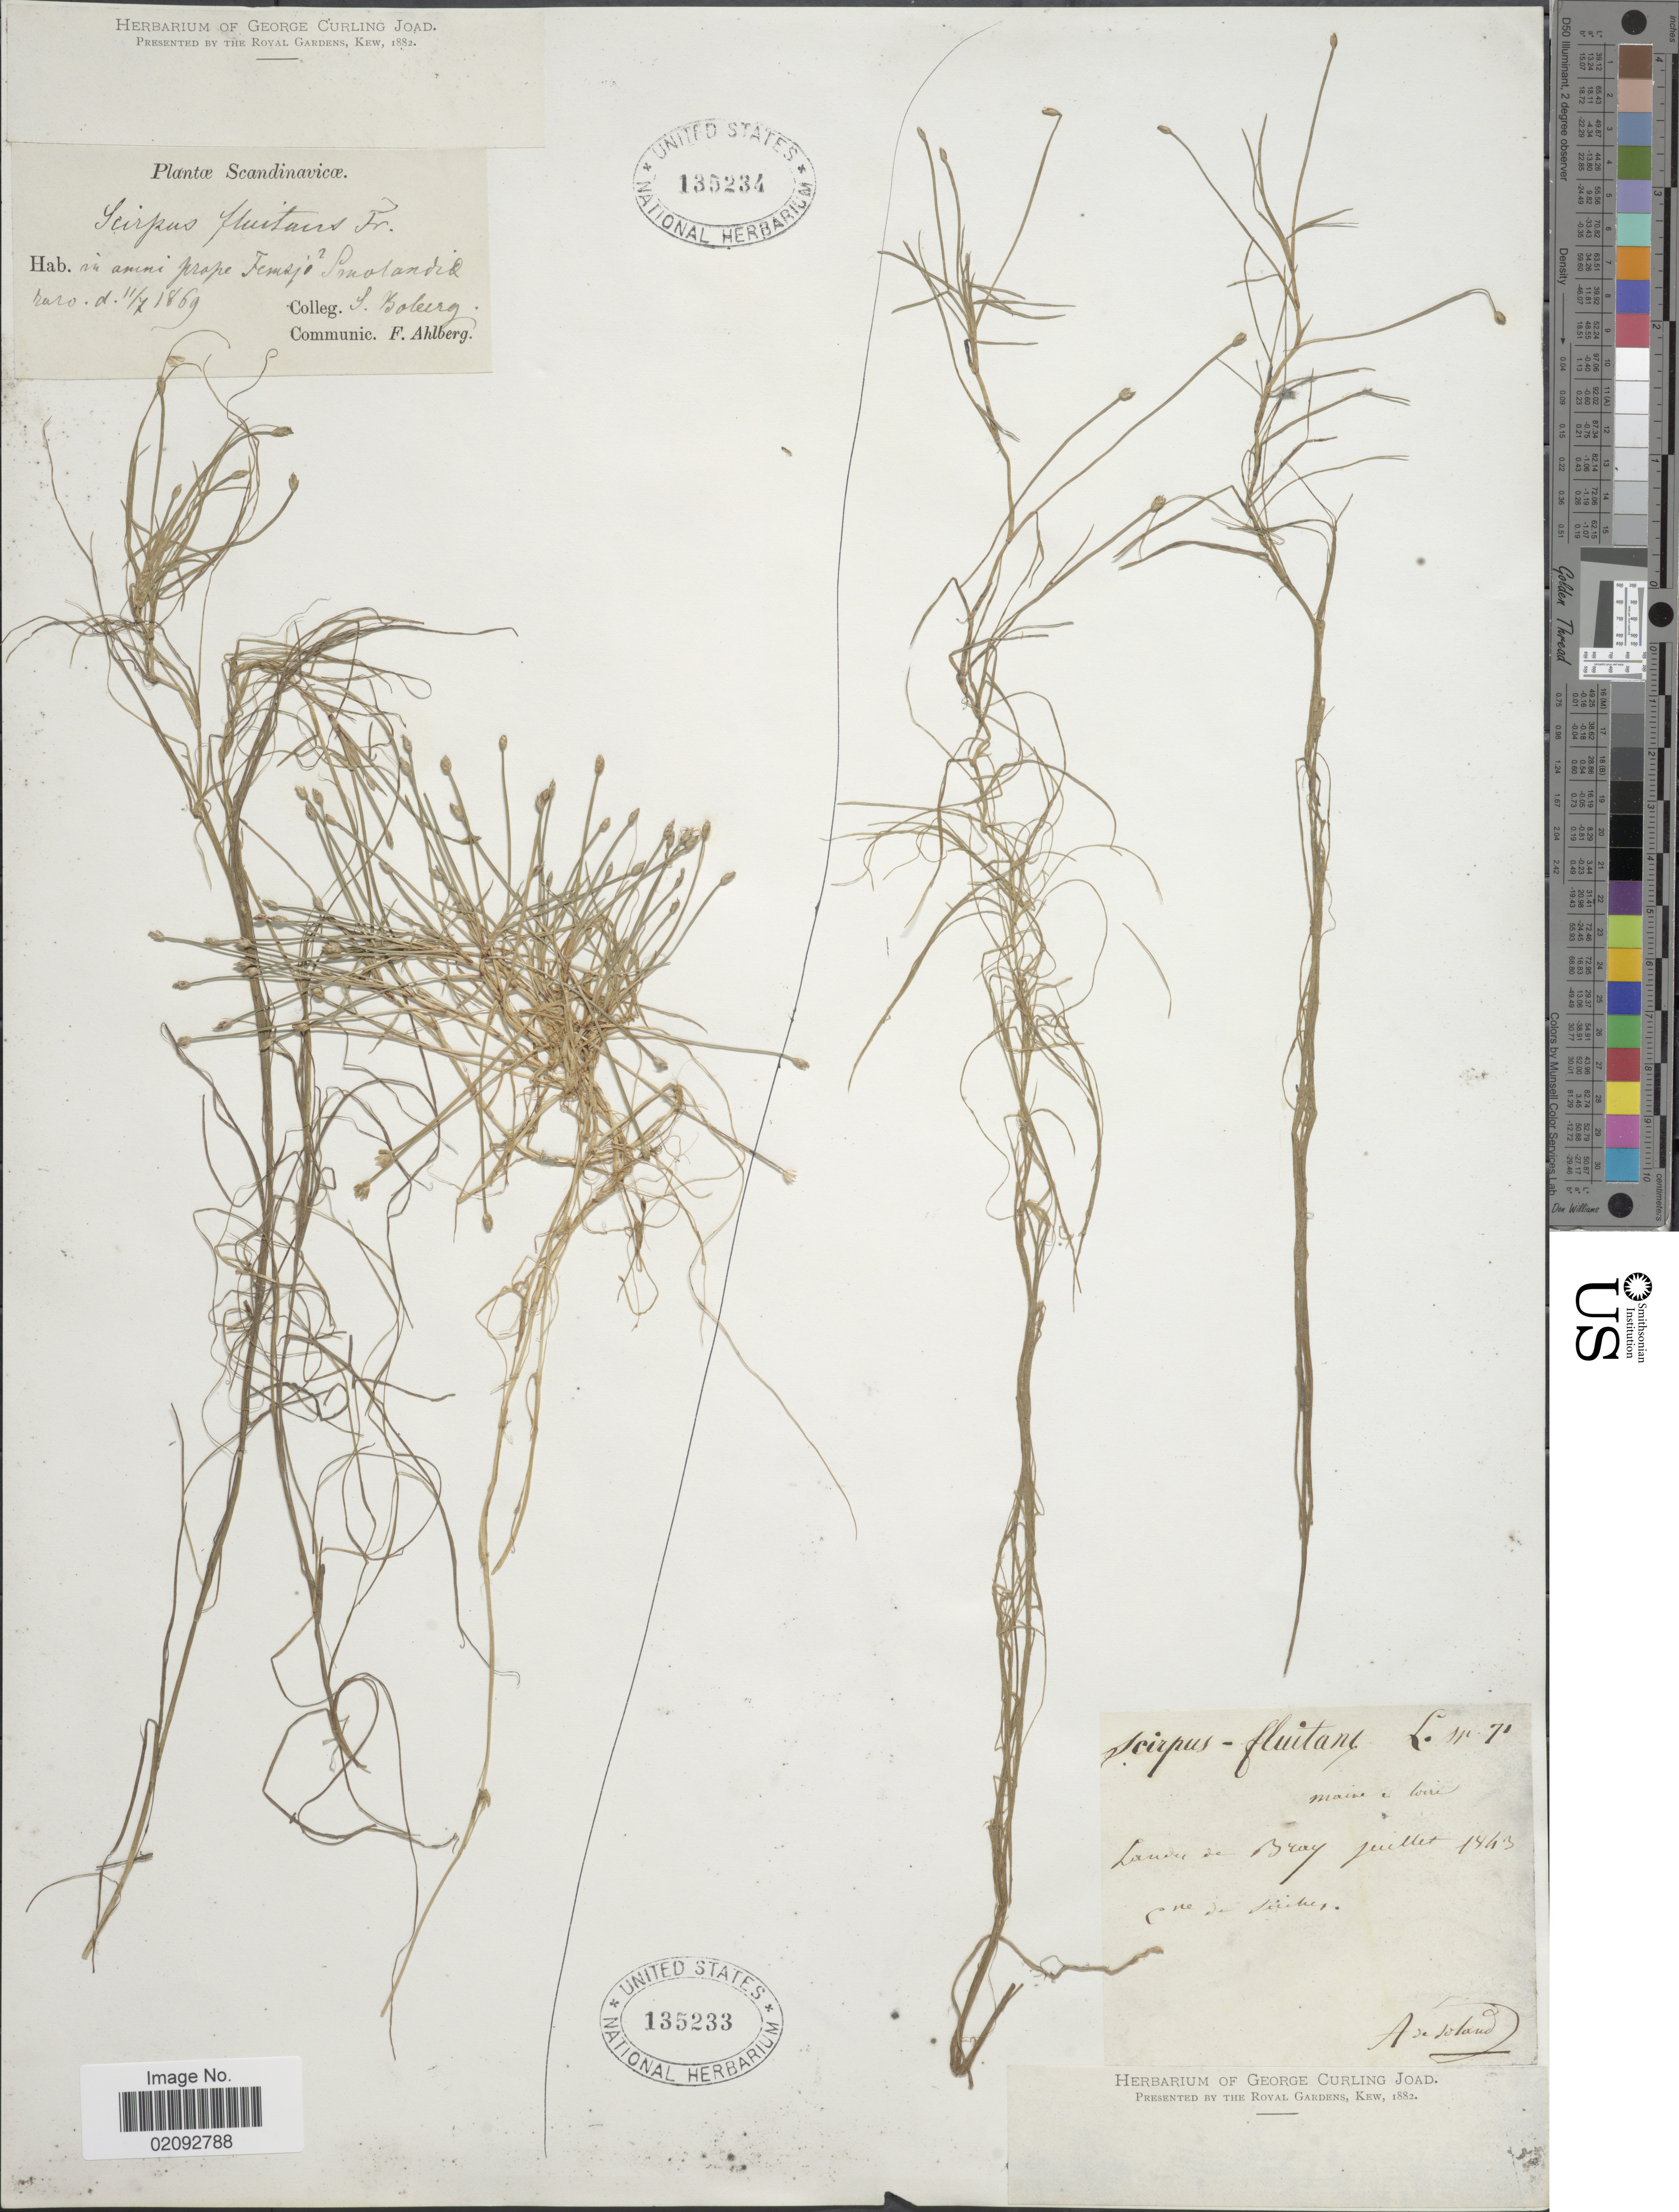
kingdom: Plantae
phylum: Tracheophyta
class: Liliopsida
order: Poales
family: Cyperaceae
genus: Isolepis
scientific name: Isolepis fluitans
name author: (L.) R. Br.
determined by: Strong, Mark T., (BOT), Smithsonian Institution - National Museum of Natural History (UNITED STATES)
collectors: A. Soland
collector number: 71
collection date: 1843-07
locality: Landuide Bray [interpreted]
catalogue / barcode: US 135233